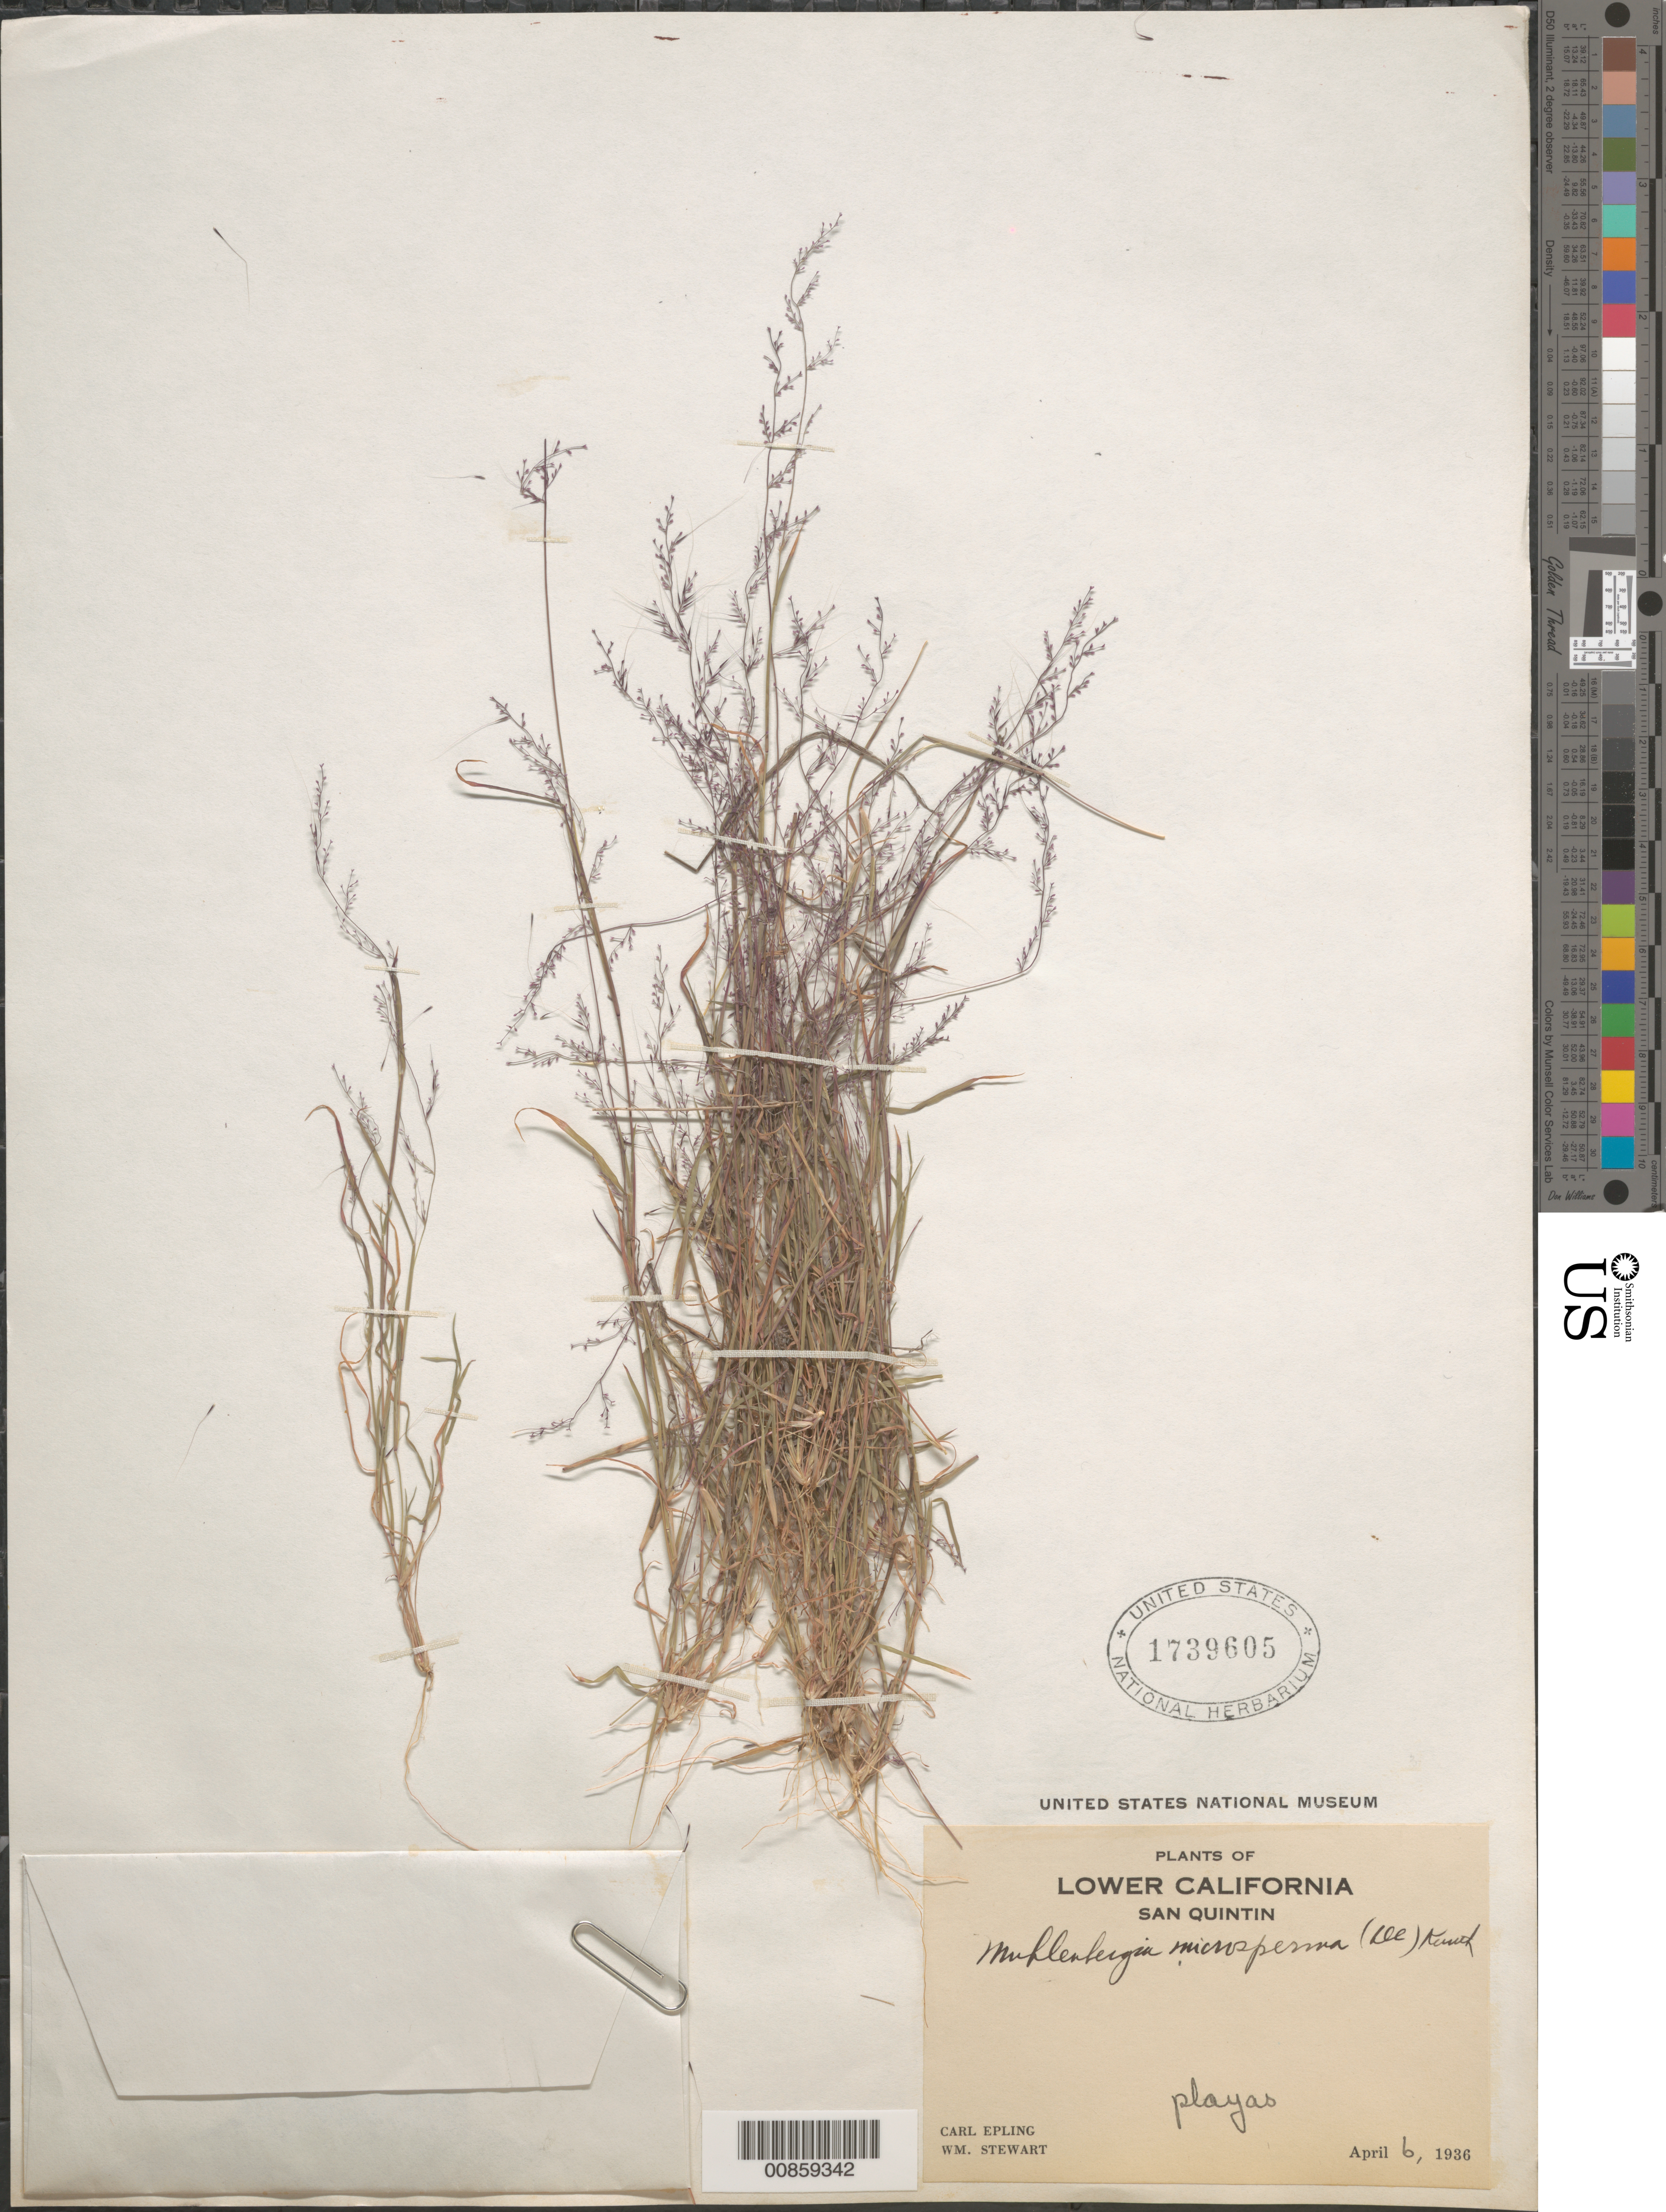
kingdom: Plantae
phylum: Tracheophyta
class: Liliopsida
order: Poales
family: Poaceae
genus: Muhlenbergia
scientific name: Muhlenbergia microsperma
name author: (DC.) Kunth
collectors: C. C. Epling & W. N. Stewart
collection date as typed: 06 Apr 1936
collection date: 1936-04-06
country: Mexico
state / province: Baja California Norte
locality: Playas, San Quintin, B.C.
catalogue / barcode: US 1739605